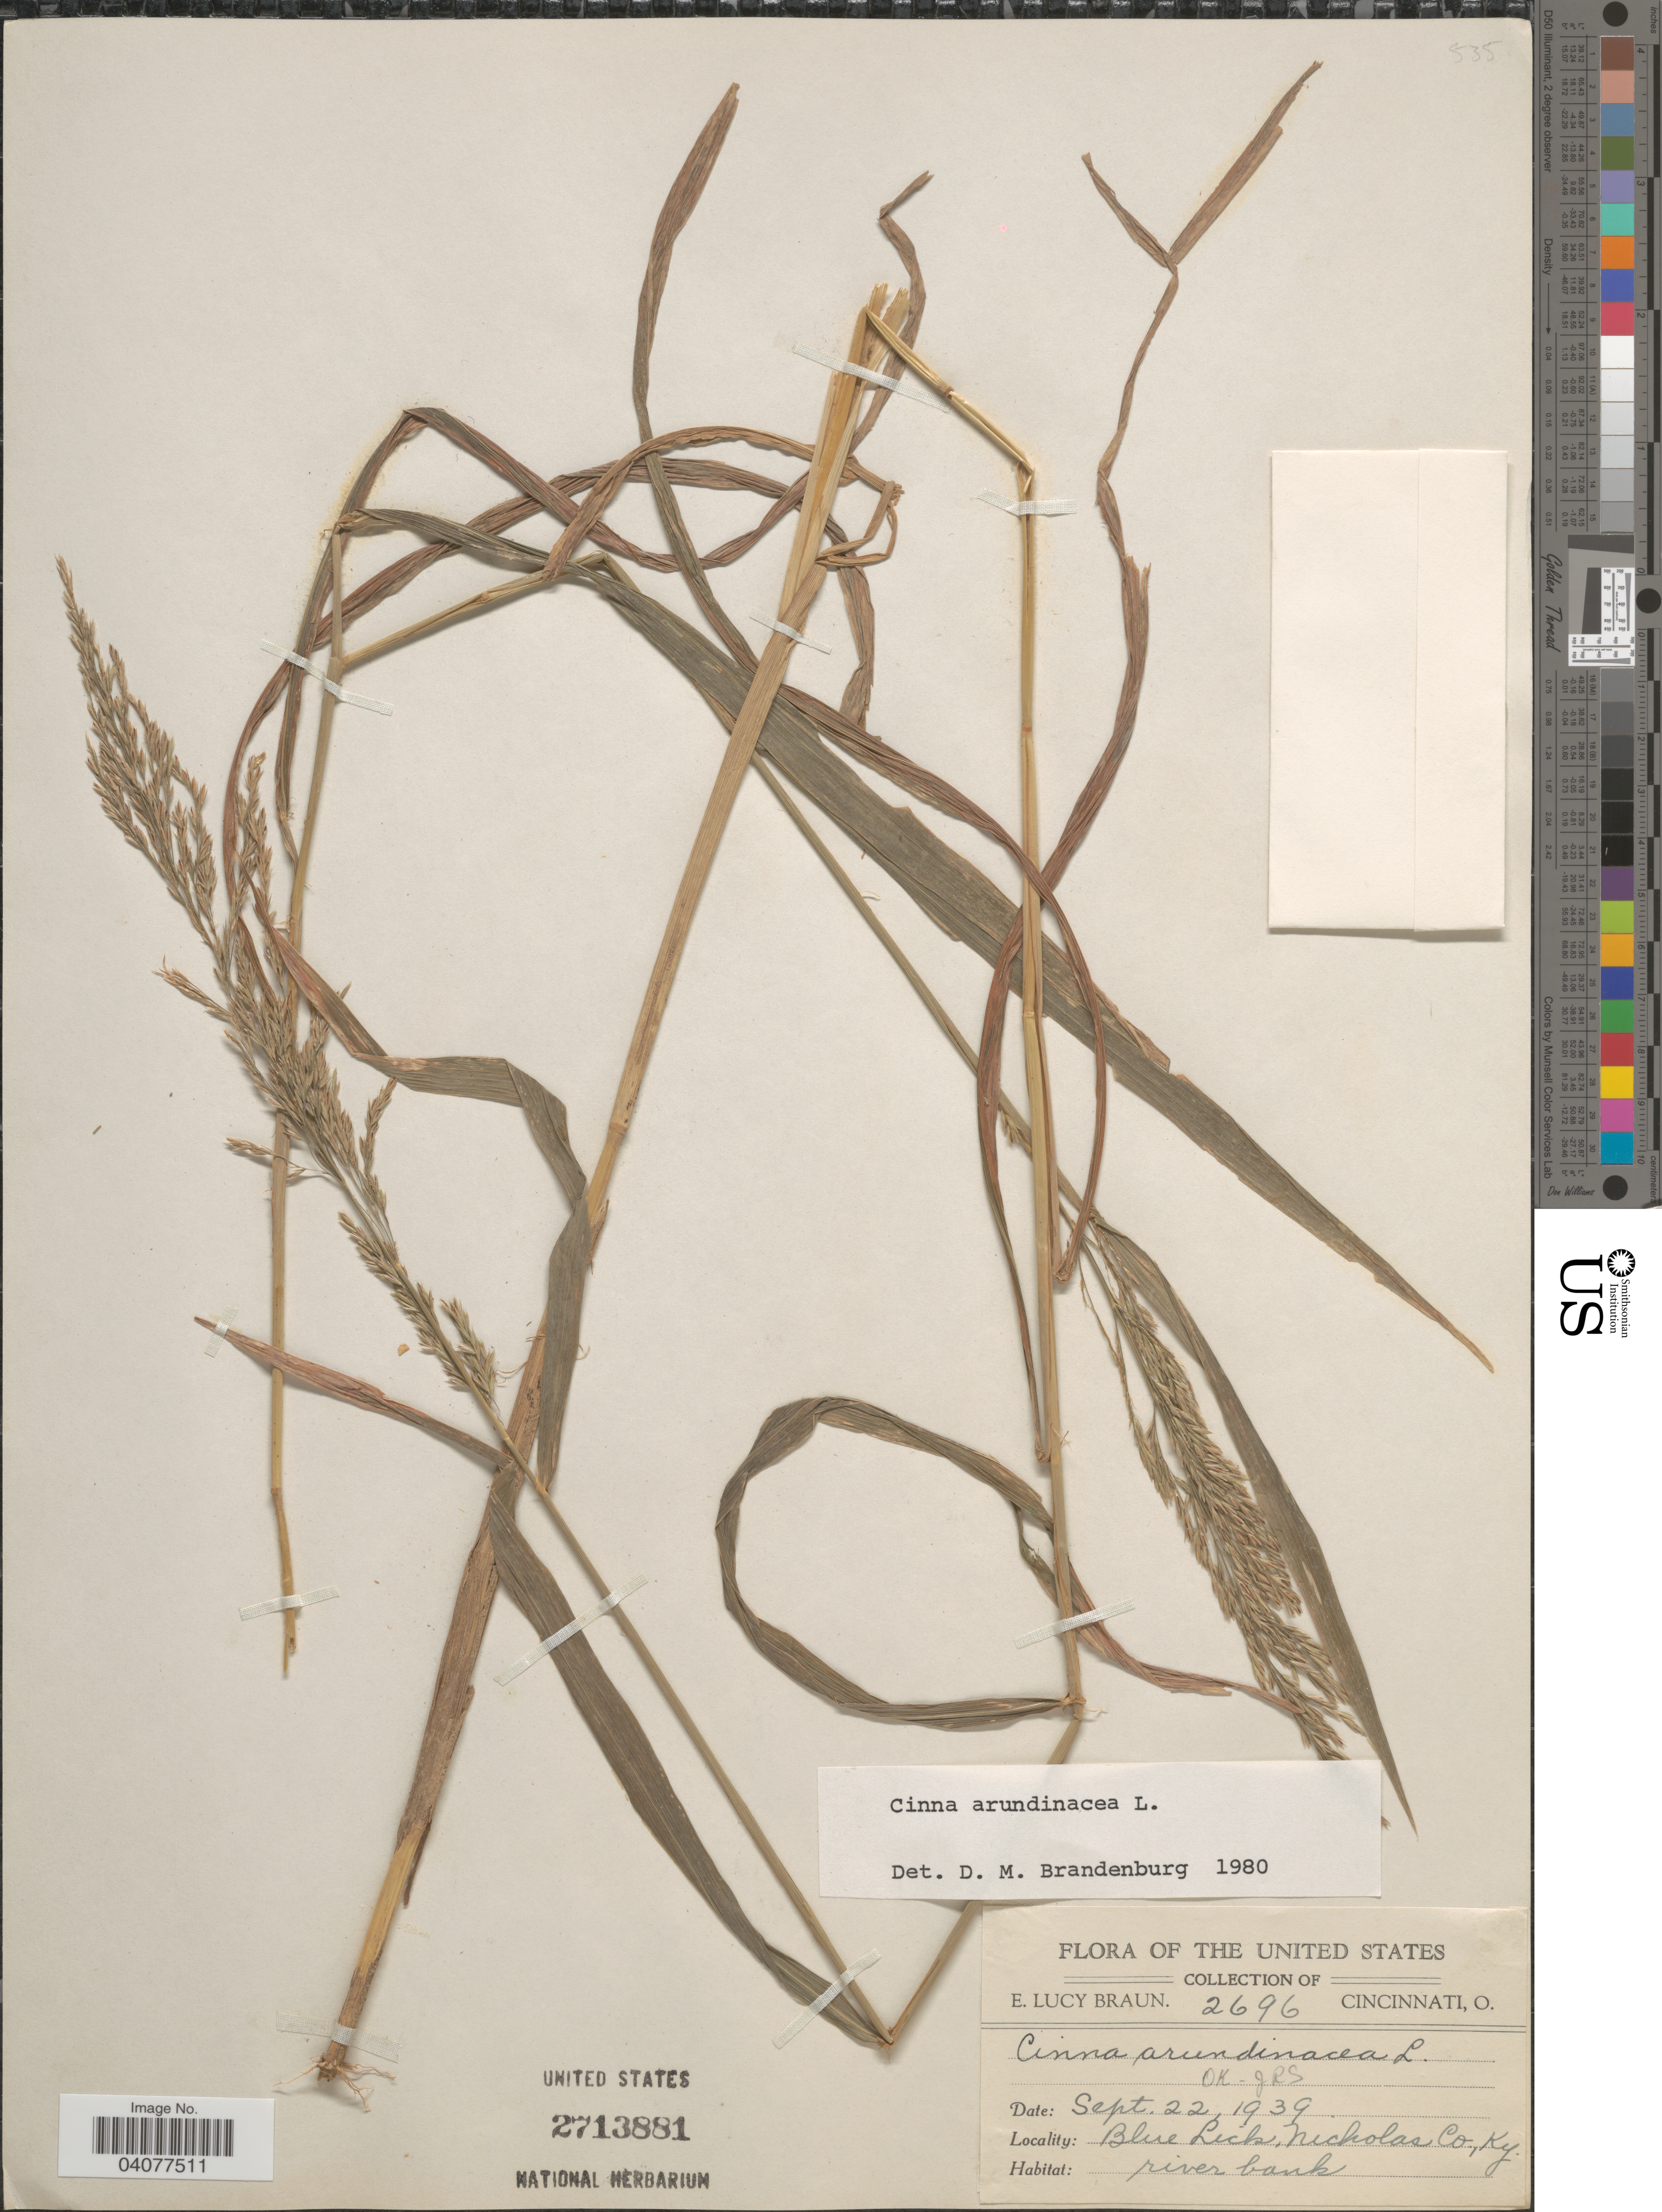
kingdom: Plantae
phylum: Tracheophyta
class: Liliopsida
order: Poales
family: Poaceae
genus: Cinna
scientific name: Cinna arundinacea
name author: L.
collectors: E. L. Braun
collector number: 2696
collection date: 1939-09-22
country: United States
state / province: Kentucky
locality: Blue Lick, Nicholas Co.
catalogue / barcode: US 2713881